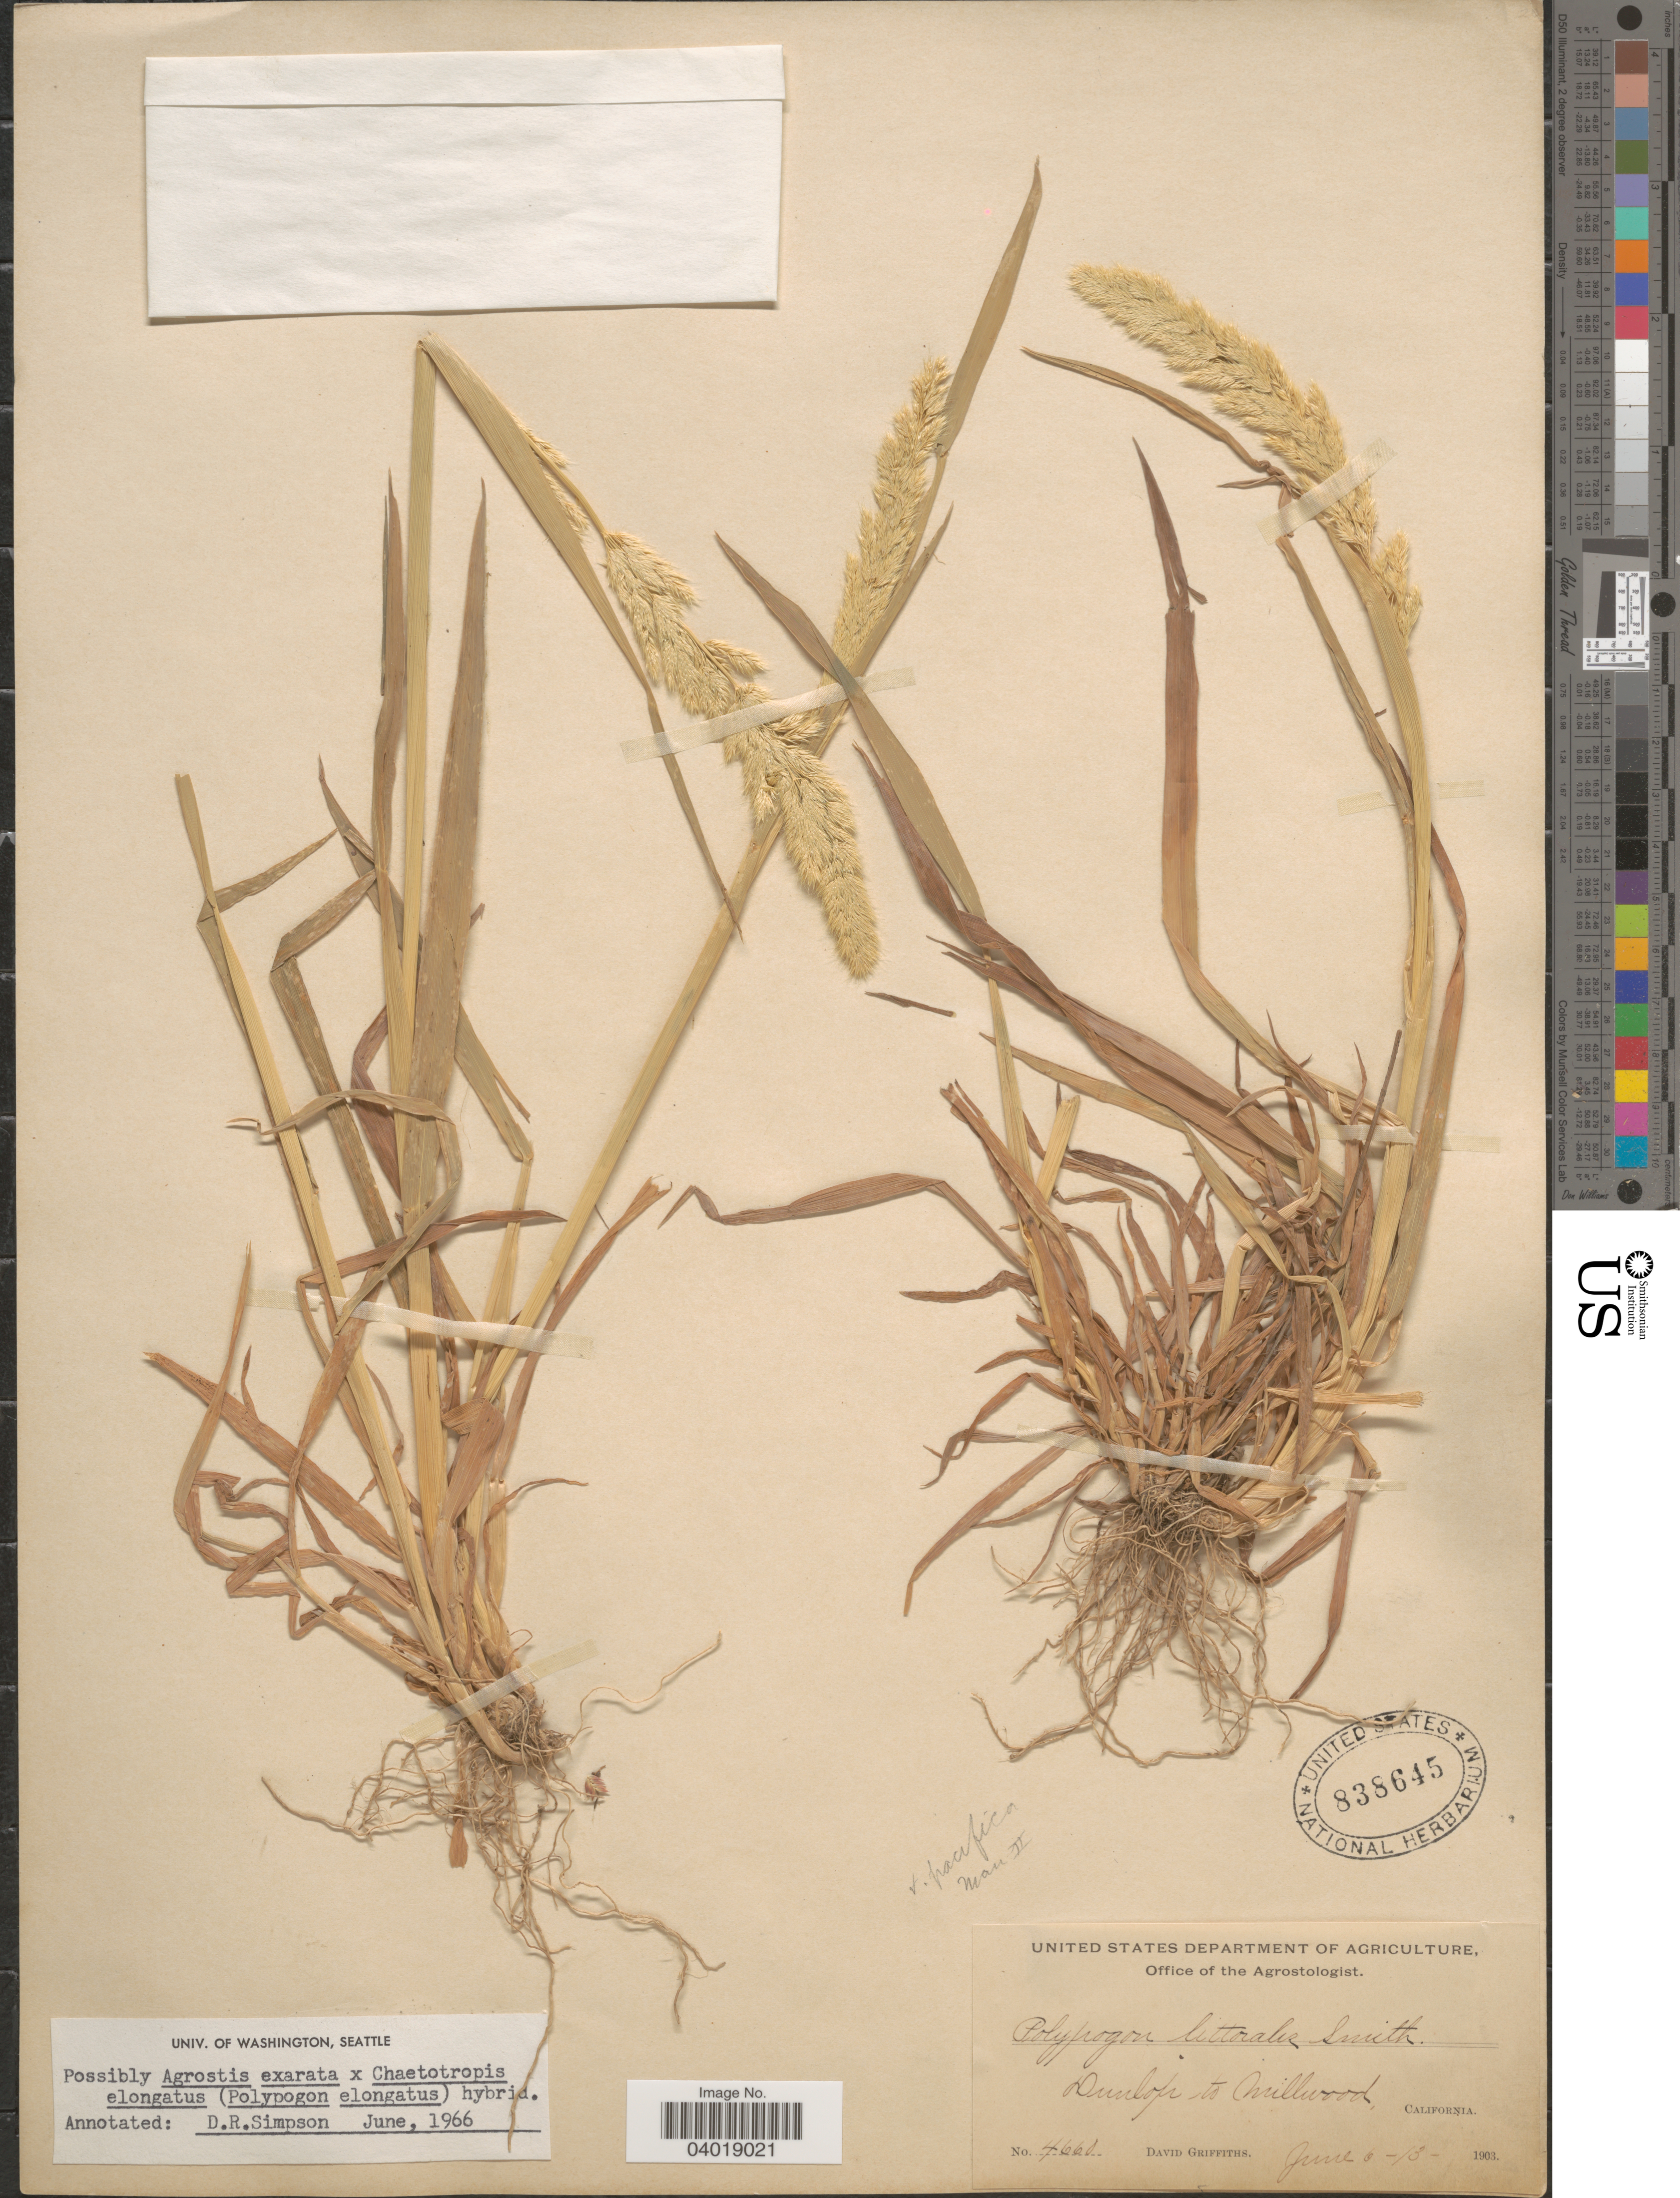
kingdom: Plantae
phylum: Tracheophyta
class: Liliopsida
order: Poales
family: Poaceae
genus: Agrostis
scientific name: Agrostis exarata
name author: Trin.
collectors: D. Griffiths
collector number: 4660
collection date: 1903-06-06/1903-06-13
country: United States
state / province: California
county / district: Fresno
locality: Dunlop to Millwood.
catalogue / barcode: US 838645